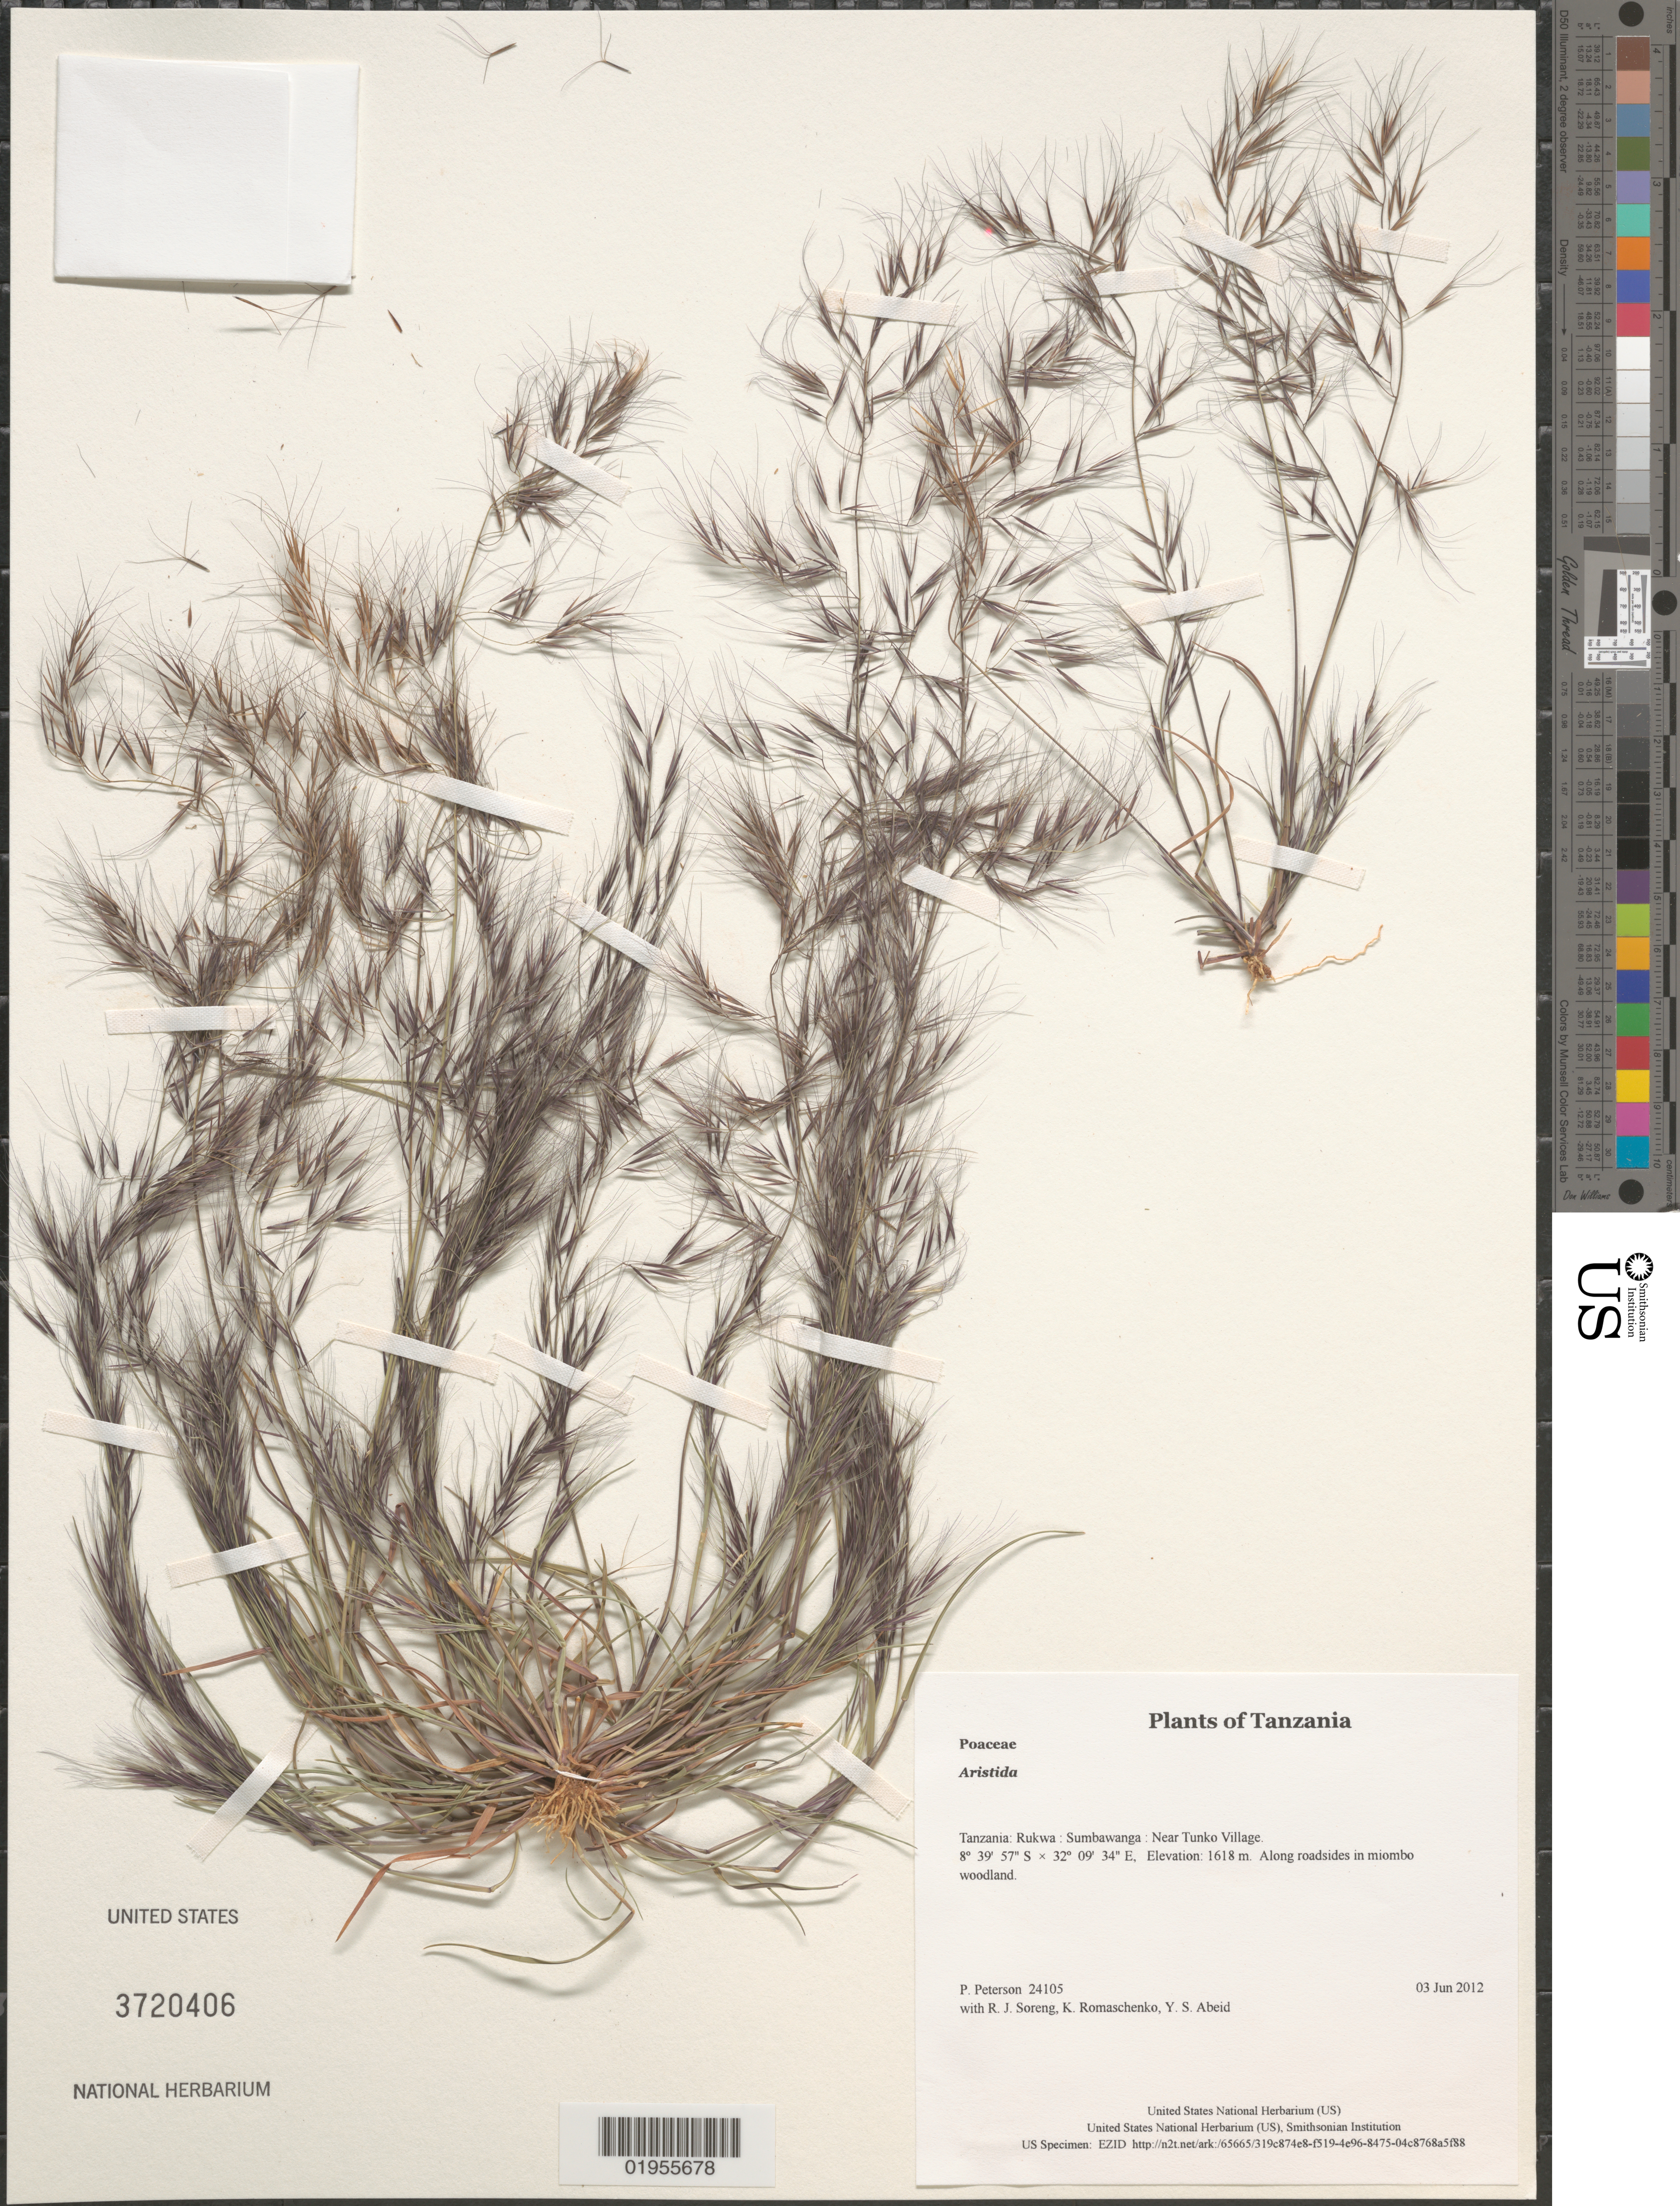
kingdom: Plantae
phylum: Tracheophyta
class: Liliopsida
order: Poales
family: Poaceae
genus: Aristida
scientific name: Aristida sp.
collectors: P. M. Peterson, R. J. Soreng, K. Romaschenko & Y. Abeid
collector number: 24105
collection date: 2012-06-03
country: Tanzania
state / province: Rukwa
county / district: Sumbawanga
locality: Near Tunko Village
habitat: Along roadsides in miombo woodland.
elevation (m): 1618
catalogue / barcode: US 3720406